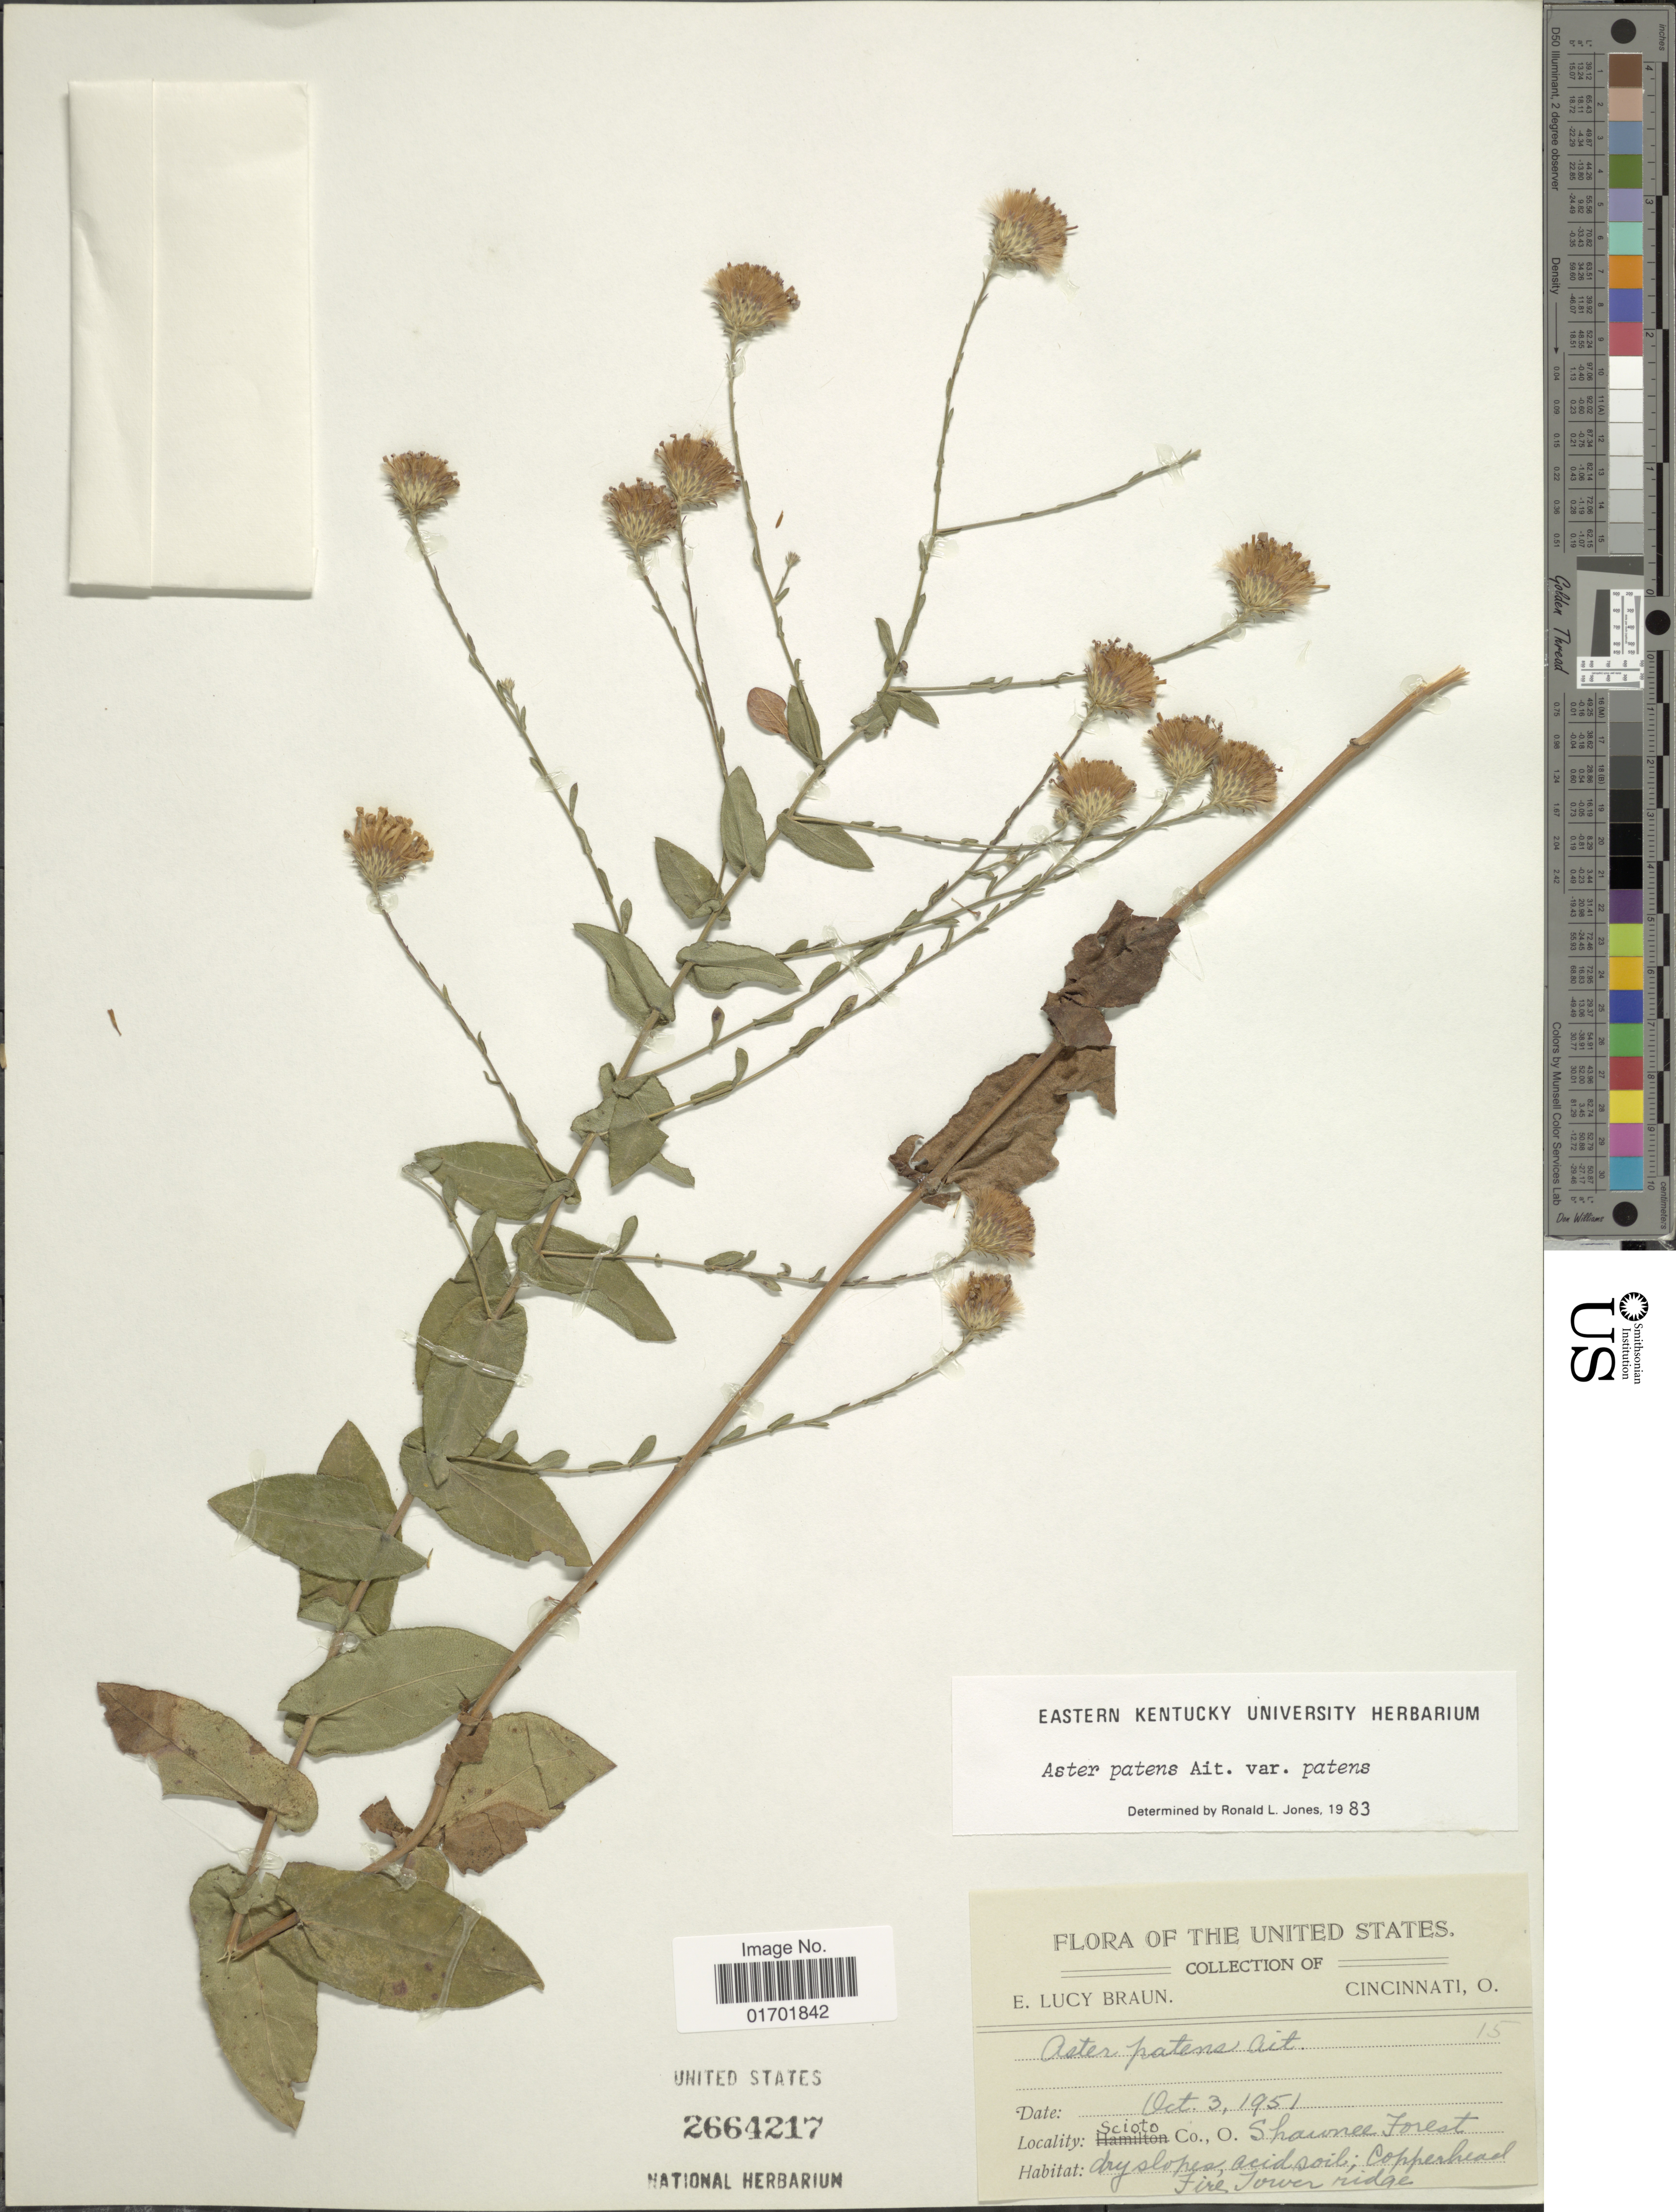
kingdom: Plantae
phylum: Tracheophyta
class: Magnoliopsida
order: Asterales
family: Asteraceae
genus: Symphyotrichum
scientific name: Symphyotrichum patens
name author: (Aiton) G.L. Nesom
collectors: E. L. Braun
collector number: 15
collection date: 1951-10-03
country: United States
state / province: Ohio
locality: The United States, Scioto Co., O. Shawnee Forest.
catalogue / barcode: US 2664217